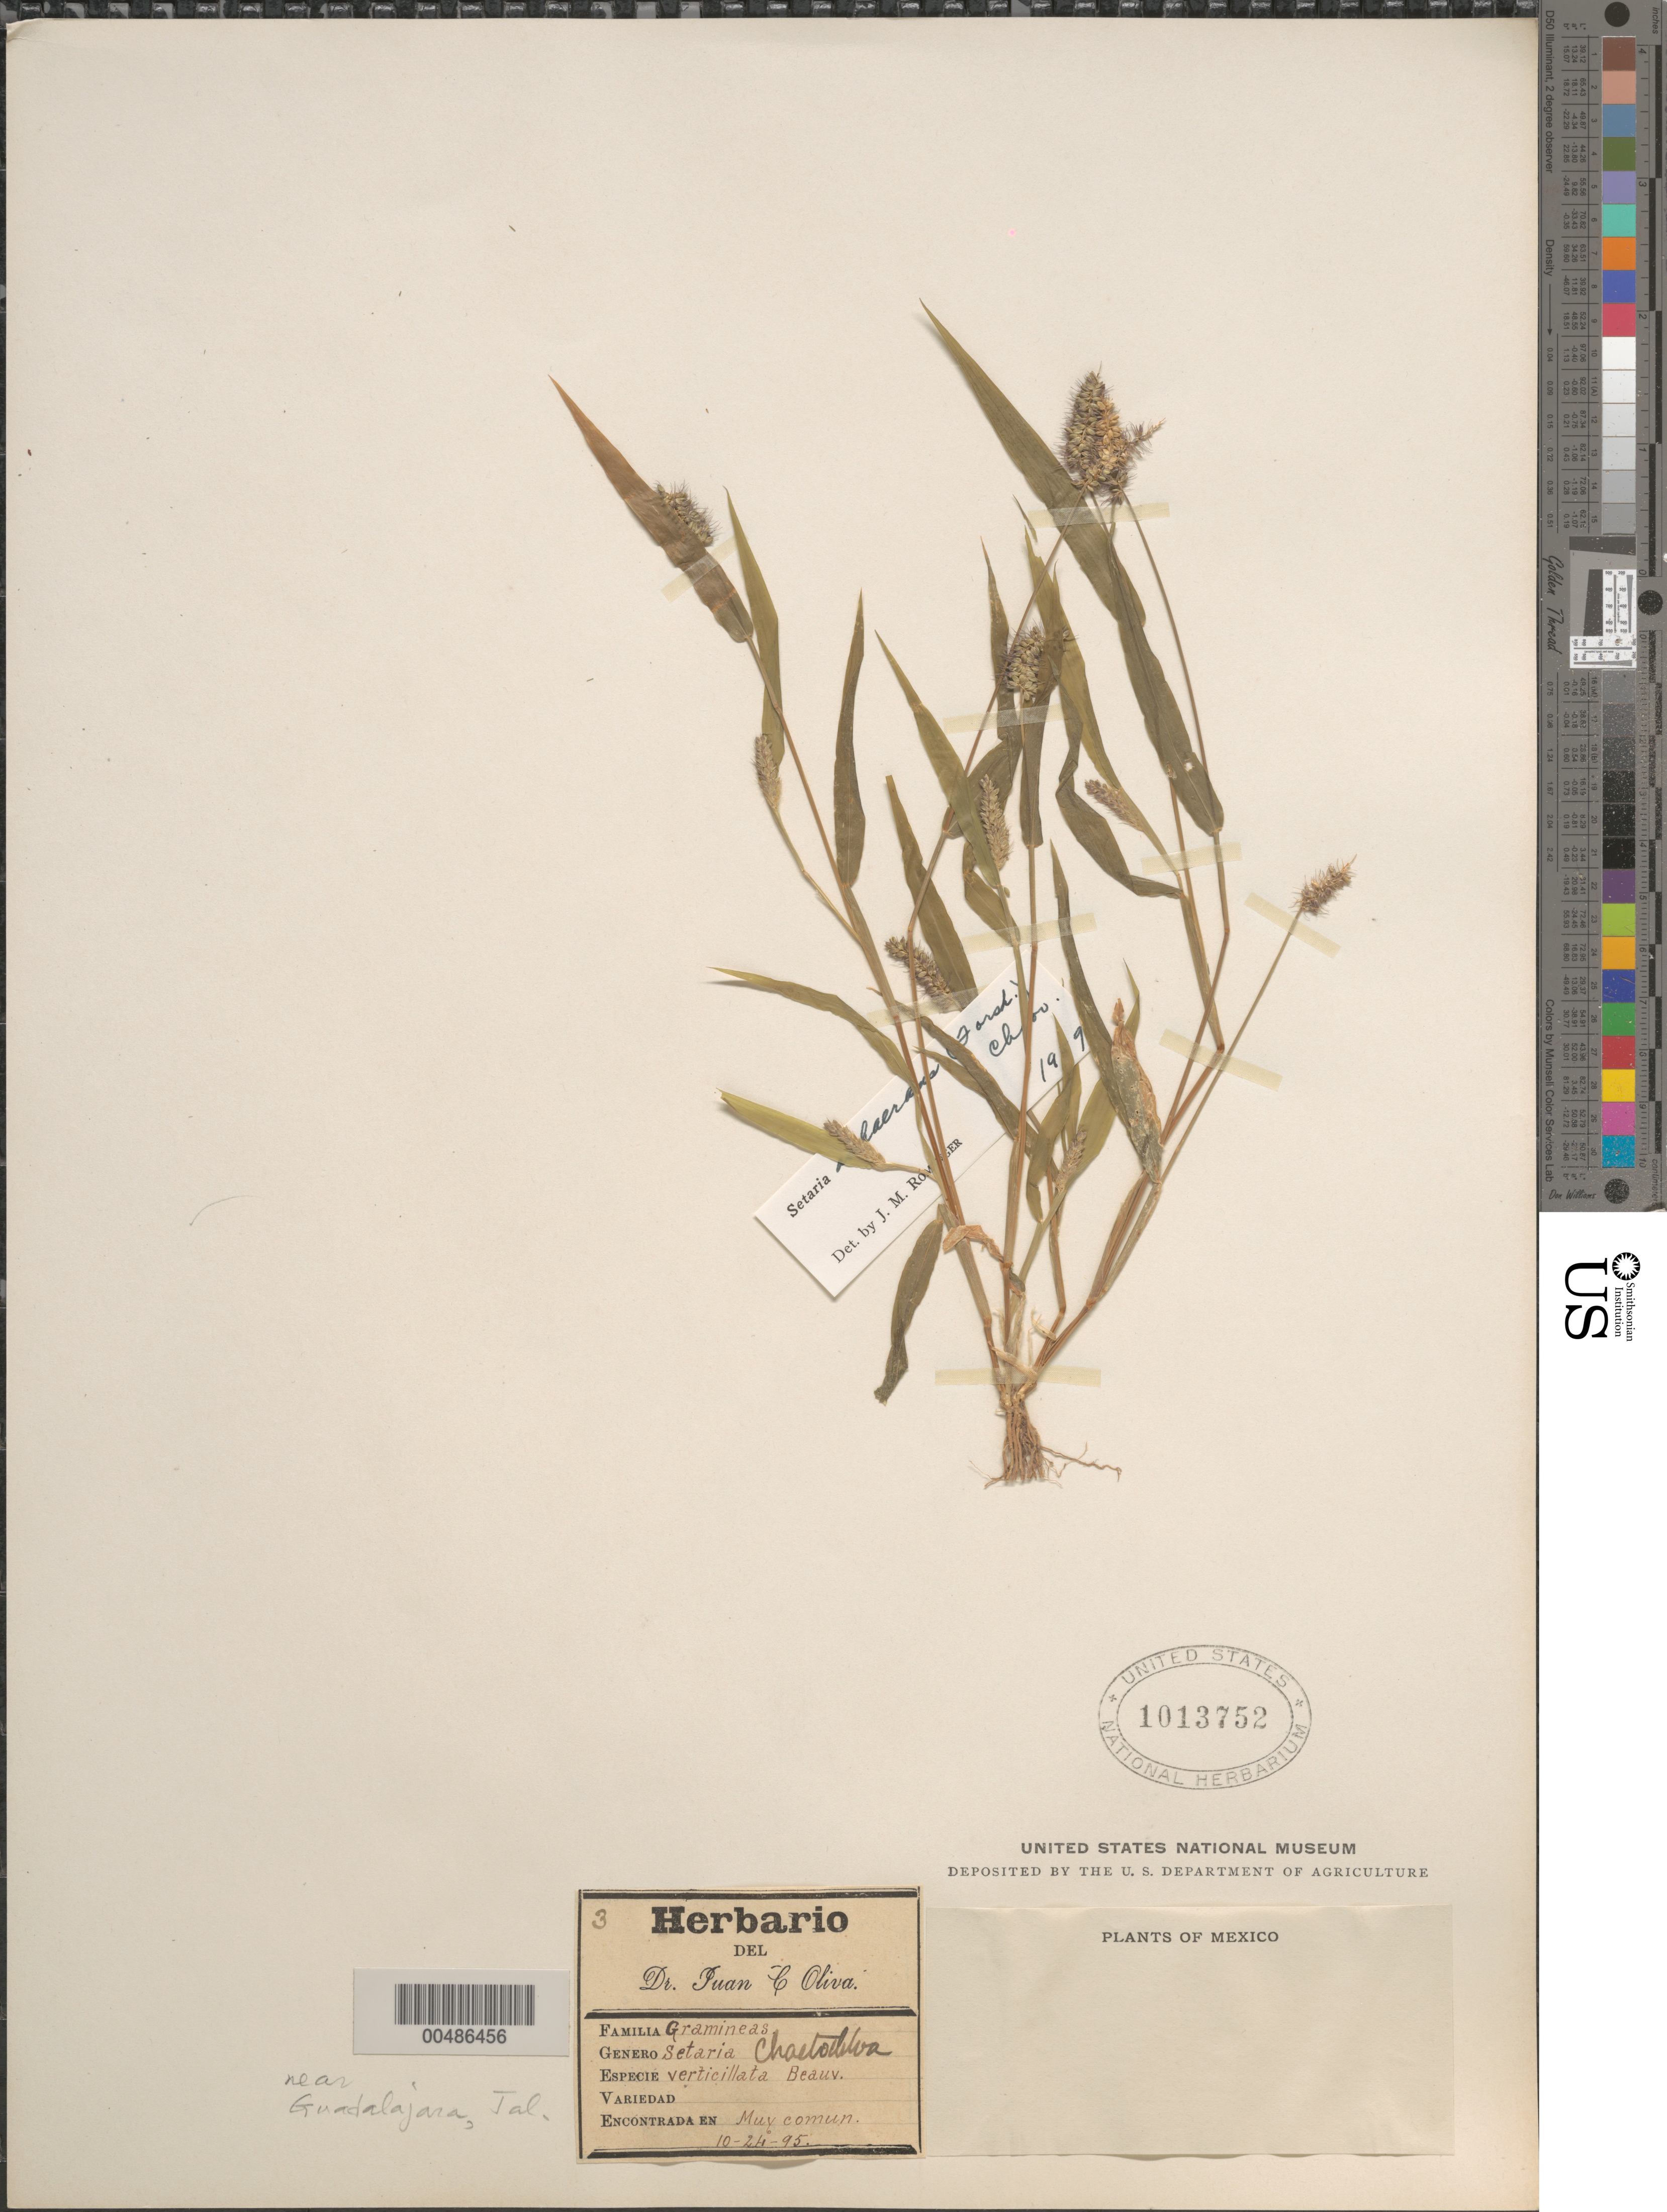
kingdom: Plantae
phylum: Tracheophyta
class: Liliopsida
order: Poales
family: Poaceae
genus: Setaria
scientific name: Setaria adhaerens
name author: (Forssk.) Chiov.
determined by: Rominger, J. M.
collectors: J. C. Oliva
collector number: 3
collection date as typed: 24 Oct 1995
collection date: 1995-10-24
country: Mexico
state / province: Jalisco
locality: Near Guadalajara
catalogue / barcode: US 1013752